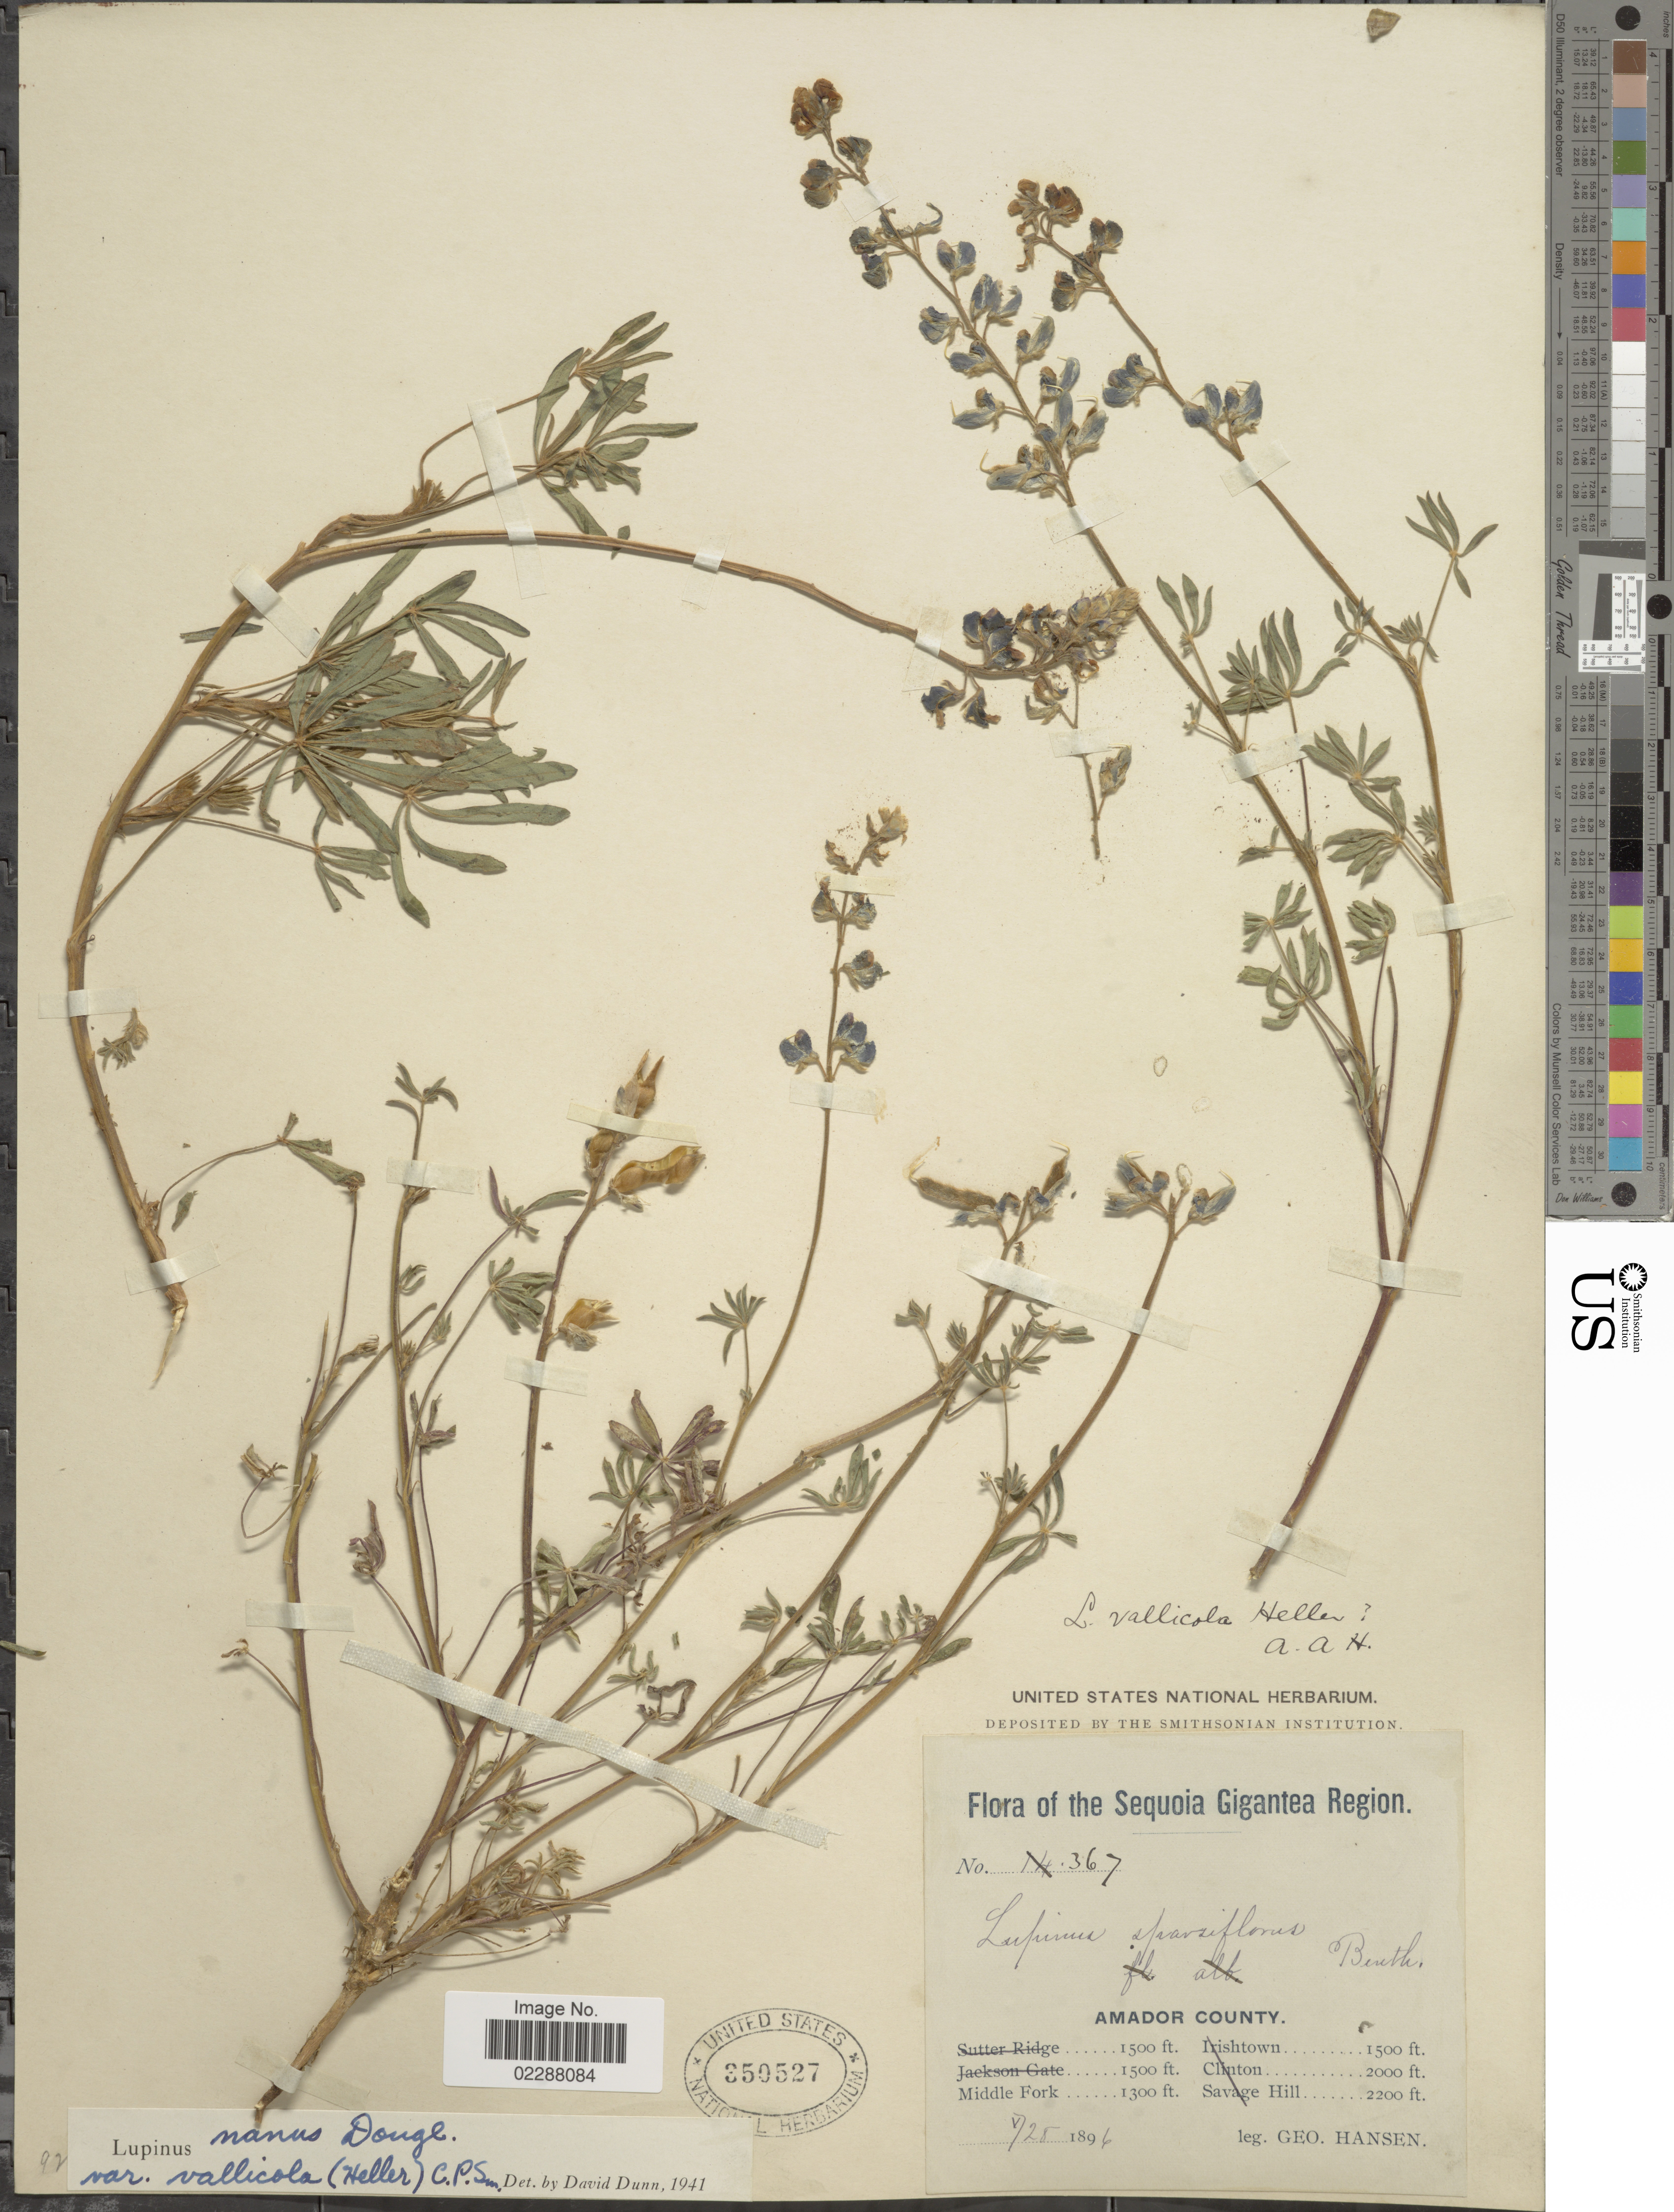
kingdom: Plantae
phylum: Tracheophyta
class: Magnoliopsida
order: Fabales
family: Fabaceae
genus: Lupinus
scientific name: Lupinus vallicola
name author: A. Heller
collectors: G. Hansen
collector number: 367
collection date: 1896-05-28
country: United States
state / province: California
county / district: Amador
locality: The Sequoia Gigantea Region, Amador County, Middle Fork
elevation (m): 396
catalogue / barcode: US 350527